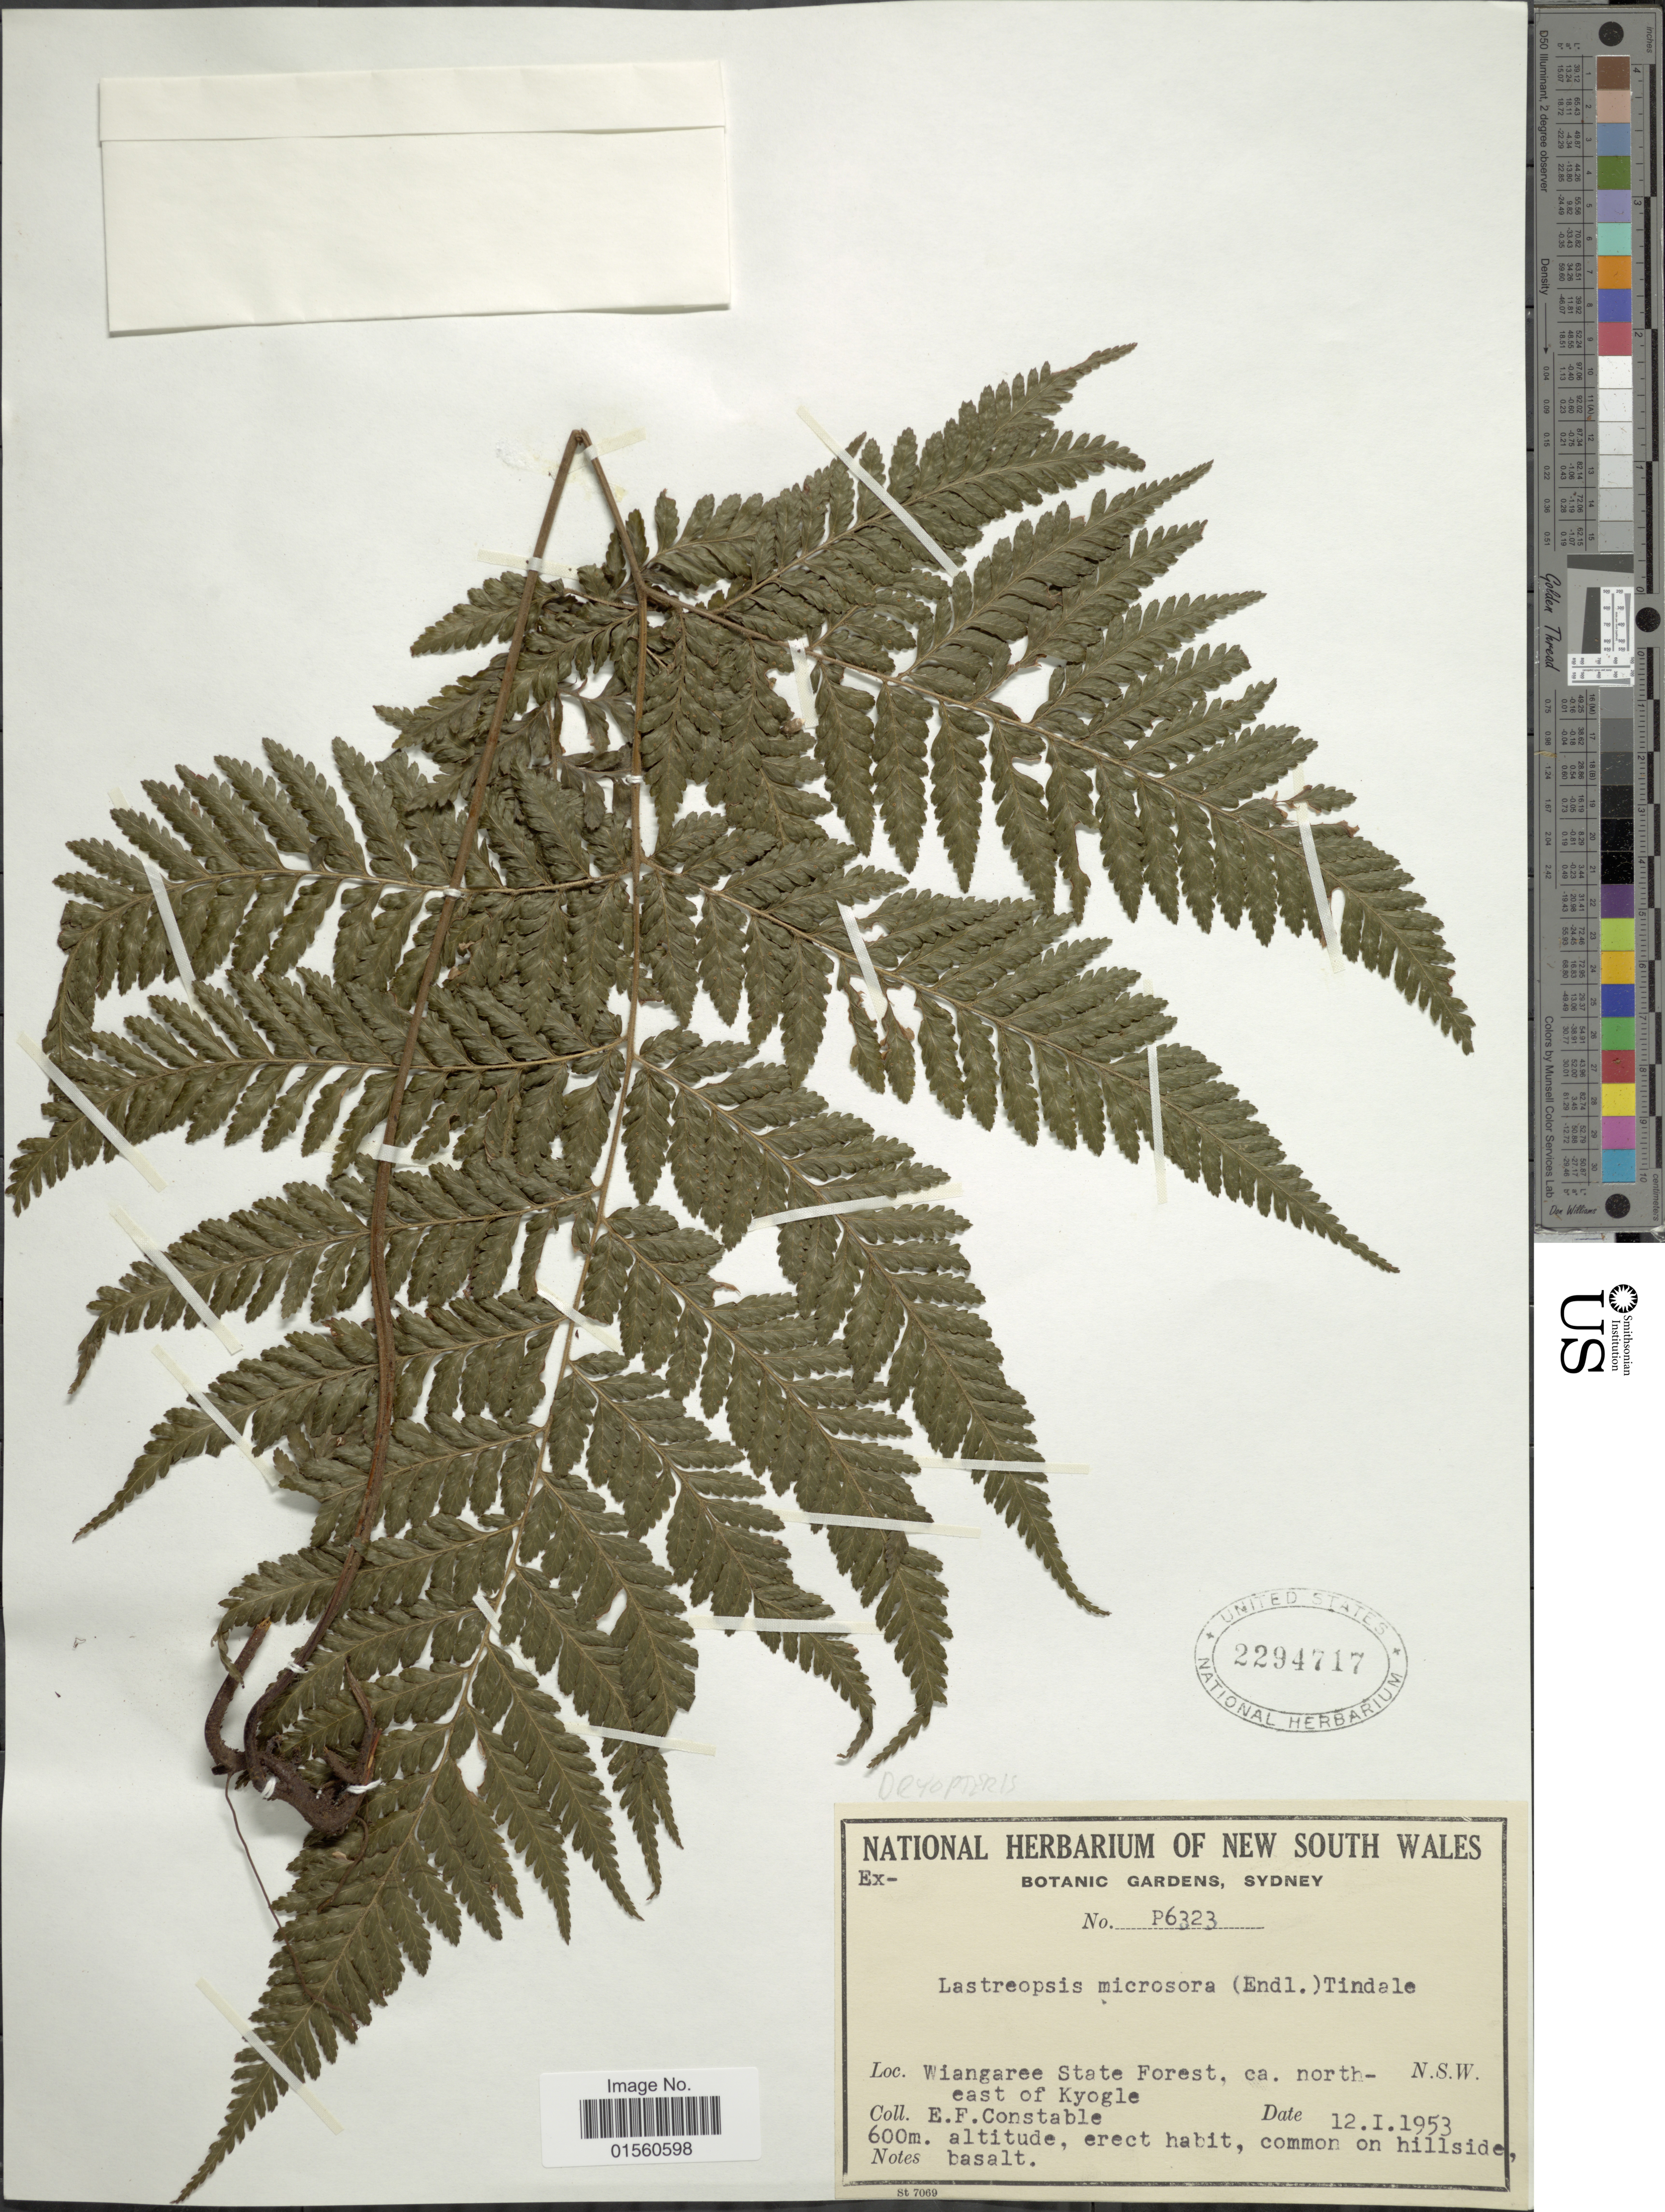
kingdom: Plantae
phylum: Tracheophyta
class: Polypodiopsida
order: Polypodiales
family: Dryopteridaceae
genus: Parapolystichum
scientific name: Parapolystichum microsorum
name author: (Endl.) Labiak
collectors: E. F. Constable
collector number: P6323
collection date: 1953-01-12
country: Australia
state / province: New South Wales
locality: Wiangaree State Forest, ca. north-east of Kyogle, NSW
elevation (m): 600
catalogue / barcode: US 2294717